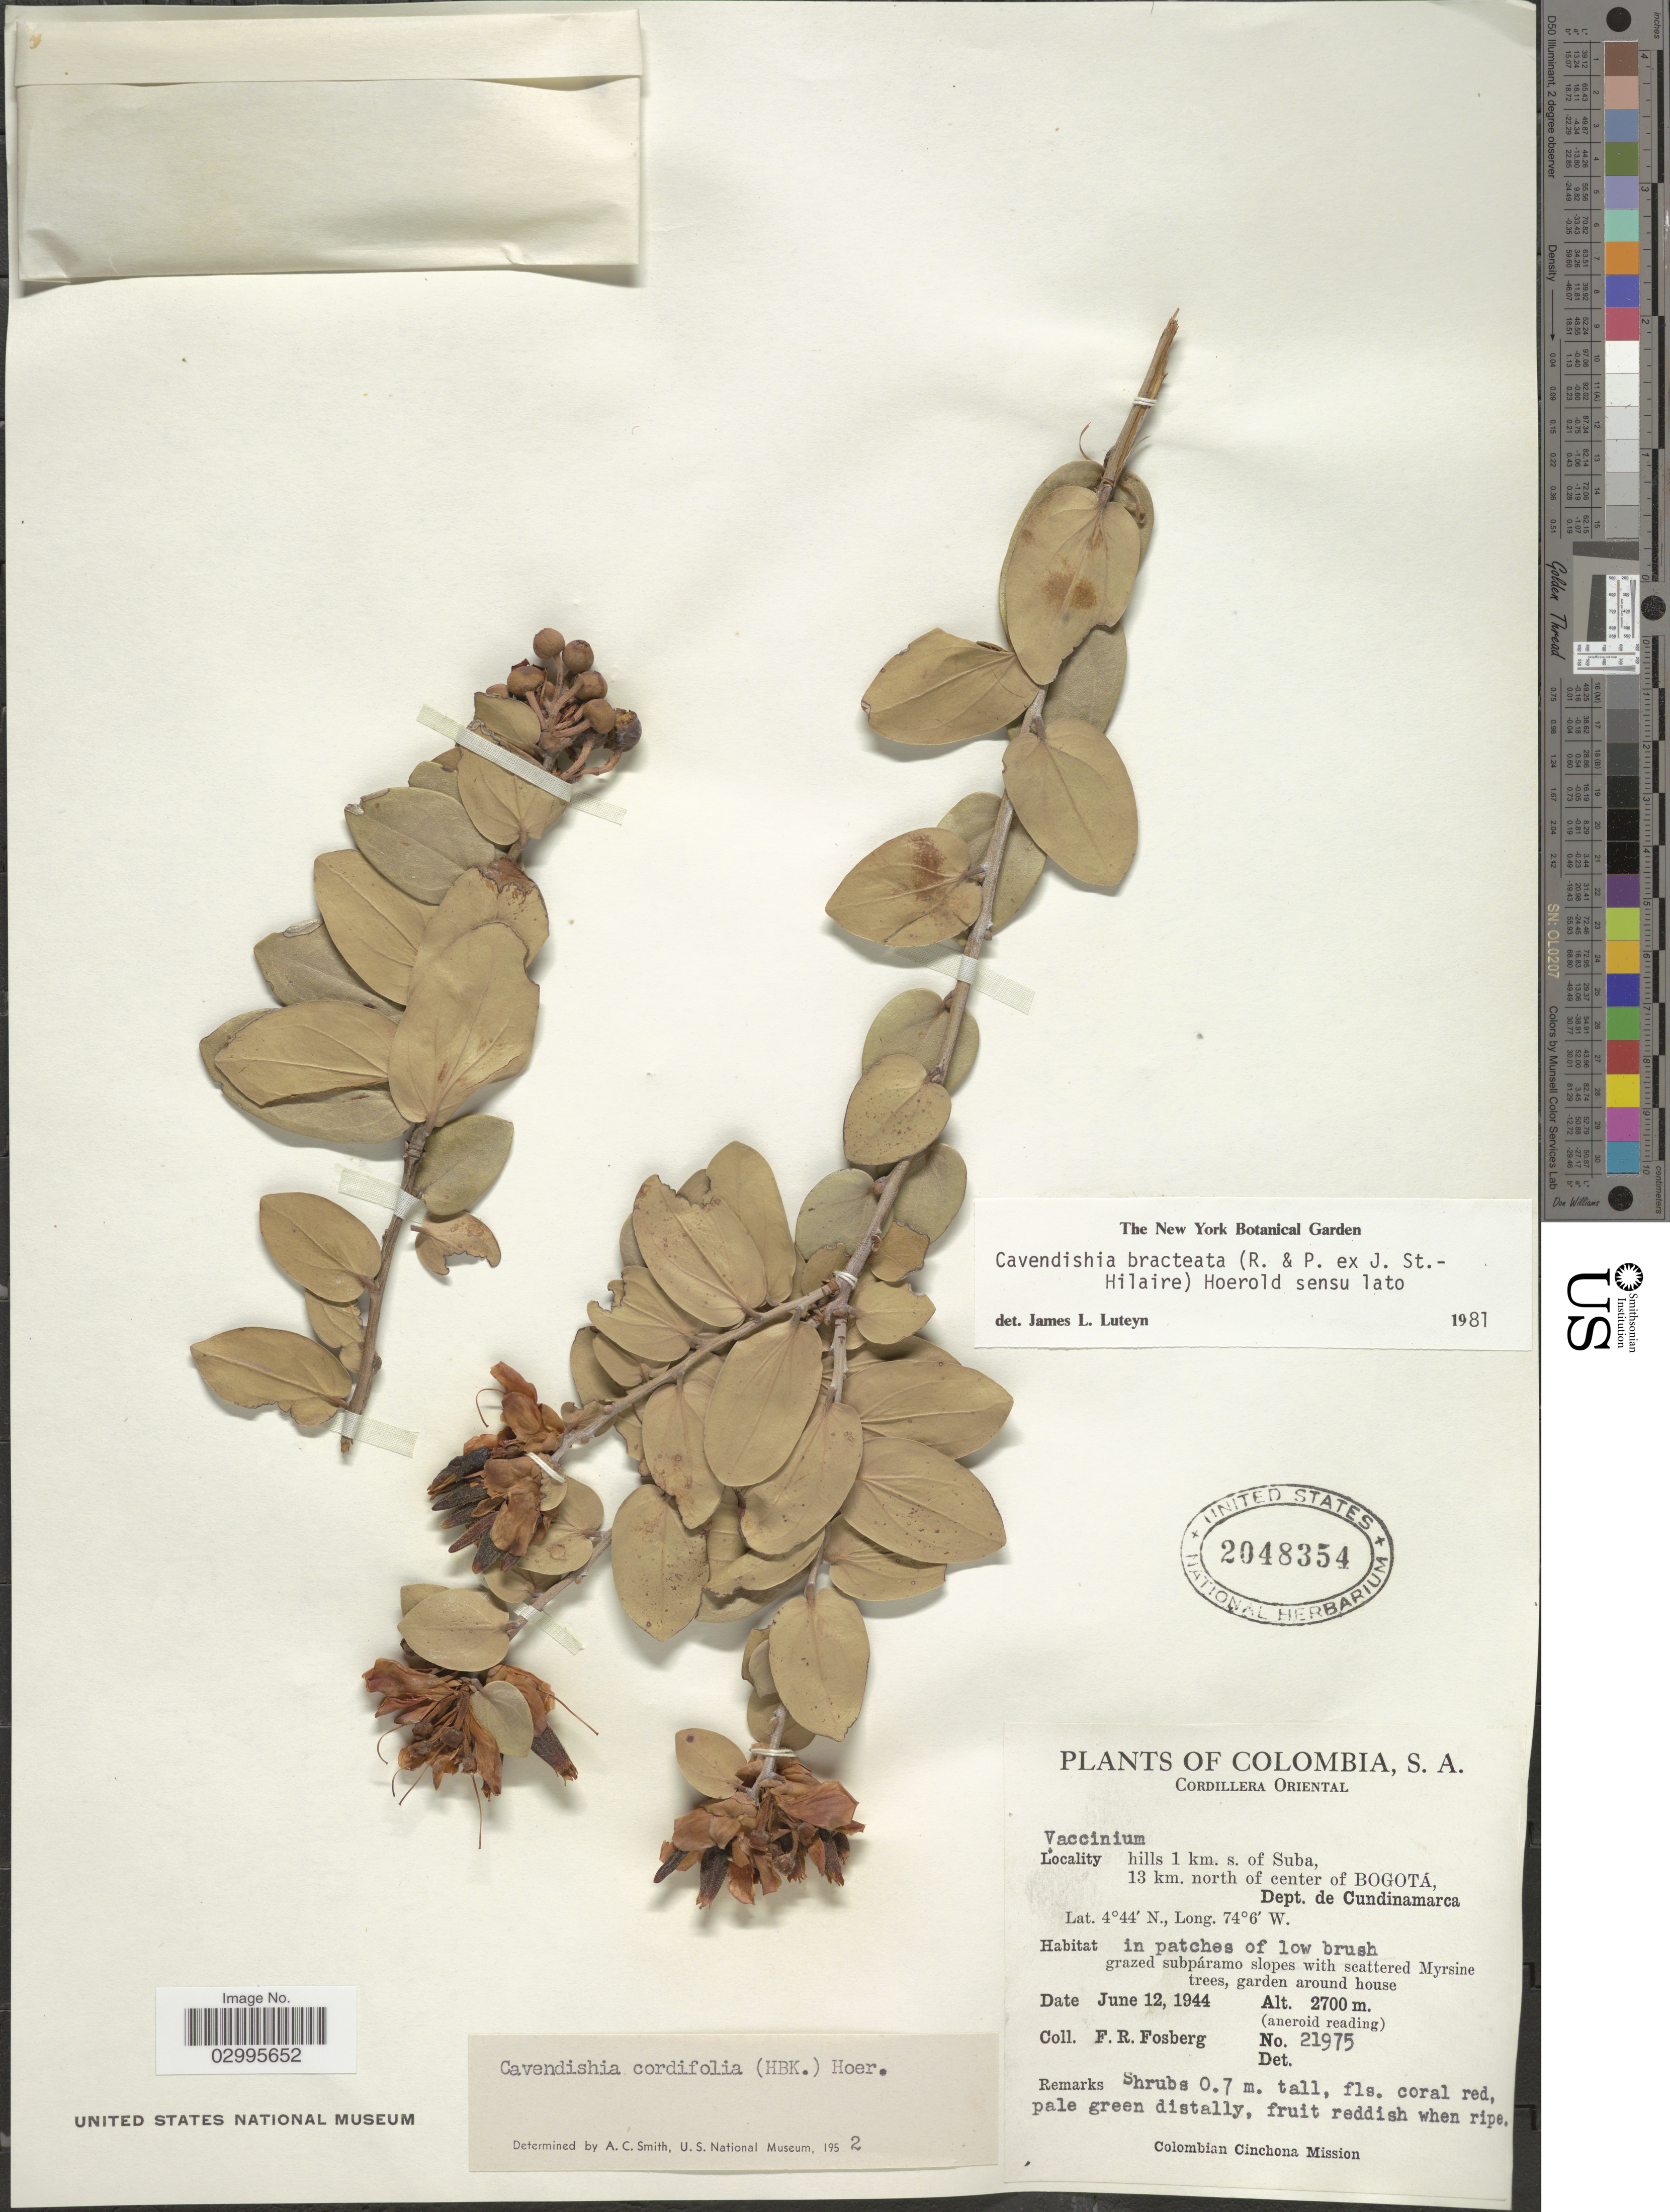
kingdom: Plantae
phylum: Tracheophyta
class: Magnoliopsida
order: Ericales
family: Ericaceae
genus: Cavendishia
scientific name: Cavendishia bracteata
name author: (Ruiz & Pav. ex J. St.-Hil.) Hoerold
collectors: F. R. Fosberg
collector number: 21975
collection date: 1944-06-12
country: Colombia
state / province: Cundinamarca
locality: Cordillera Occidental, hills 1 km. s. of Suba, 13 km. north of center of Bogotá, Dept. de Cundinamarca.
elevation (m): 2700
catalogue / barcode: US 2048354